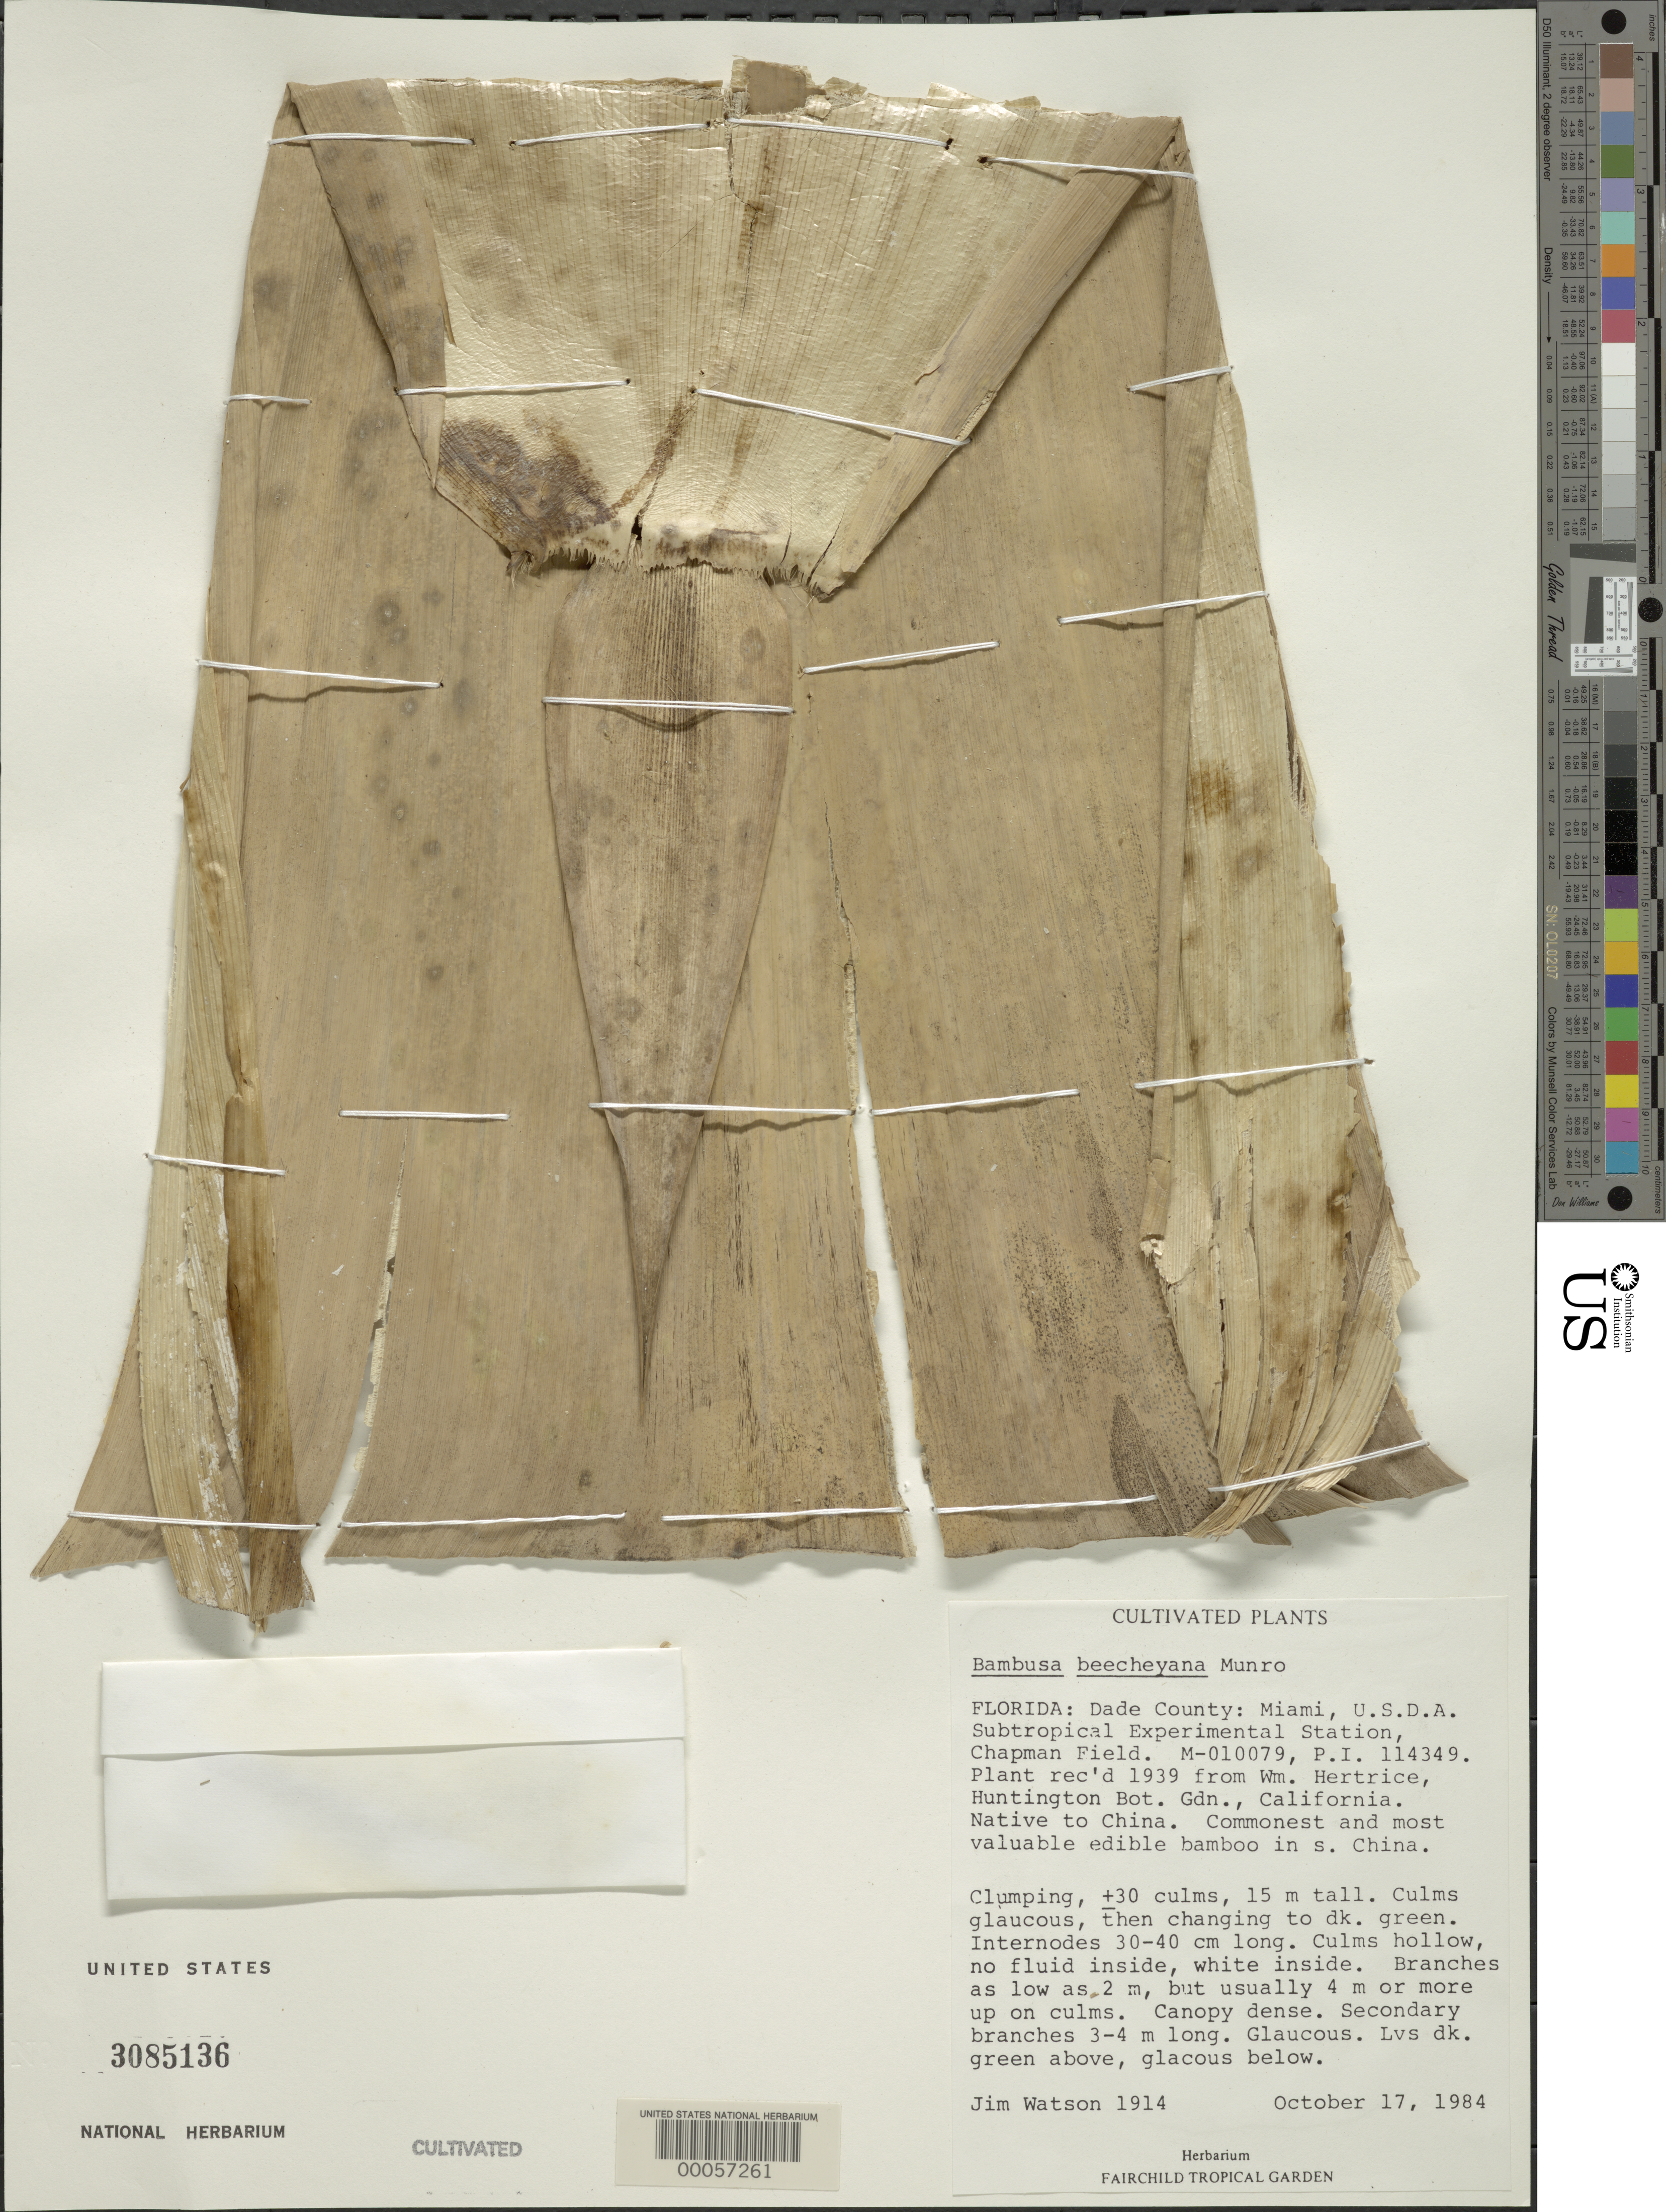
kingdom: Plantae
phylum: Tracheophyta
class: Liliopsida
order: Poales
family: Poaceae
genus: Bambusa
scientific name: Bambusa beecheyana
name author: Munro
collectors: J. Watson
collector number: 1914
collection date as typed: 17 Oct 1984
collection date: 1984-10-17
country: United States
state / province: Florida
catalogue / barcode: US 3085136